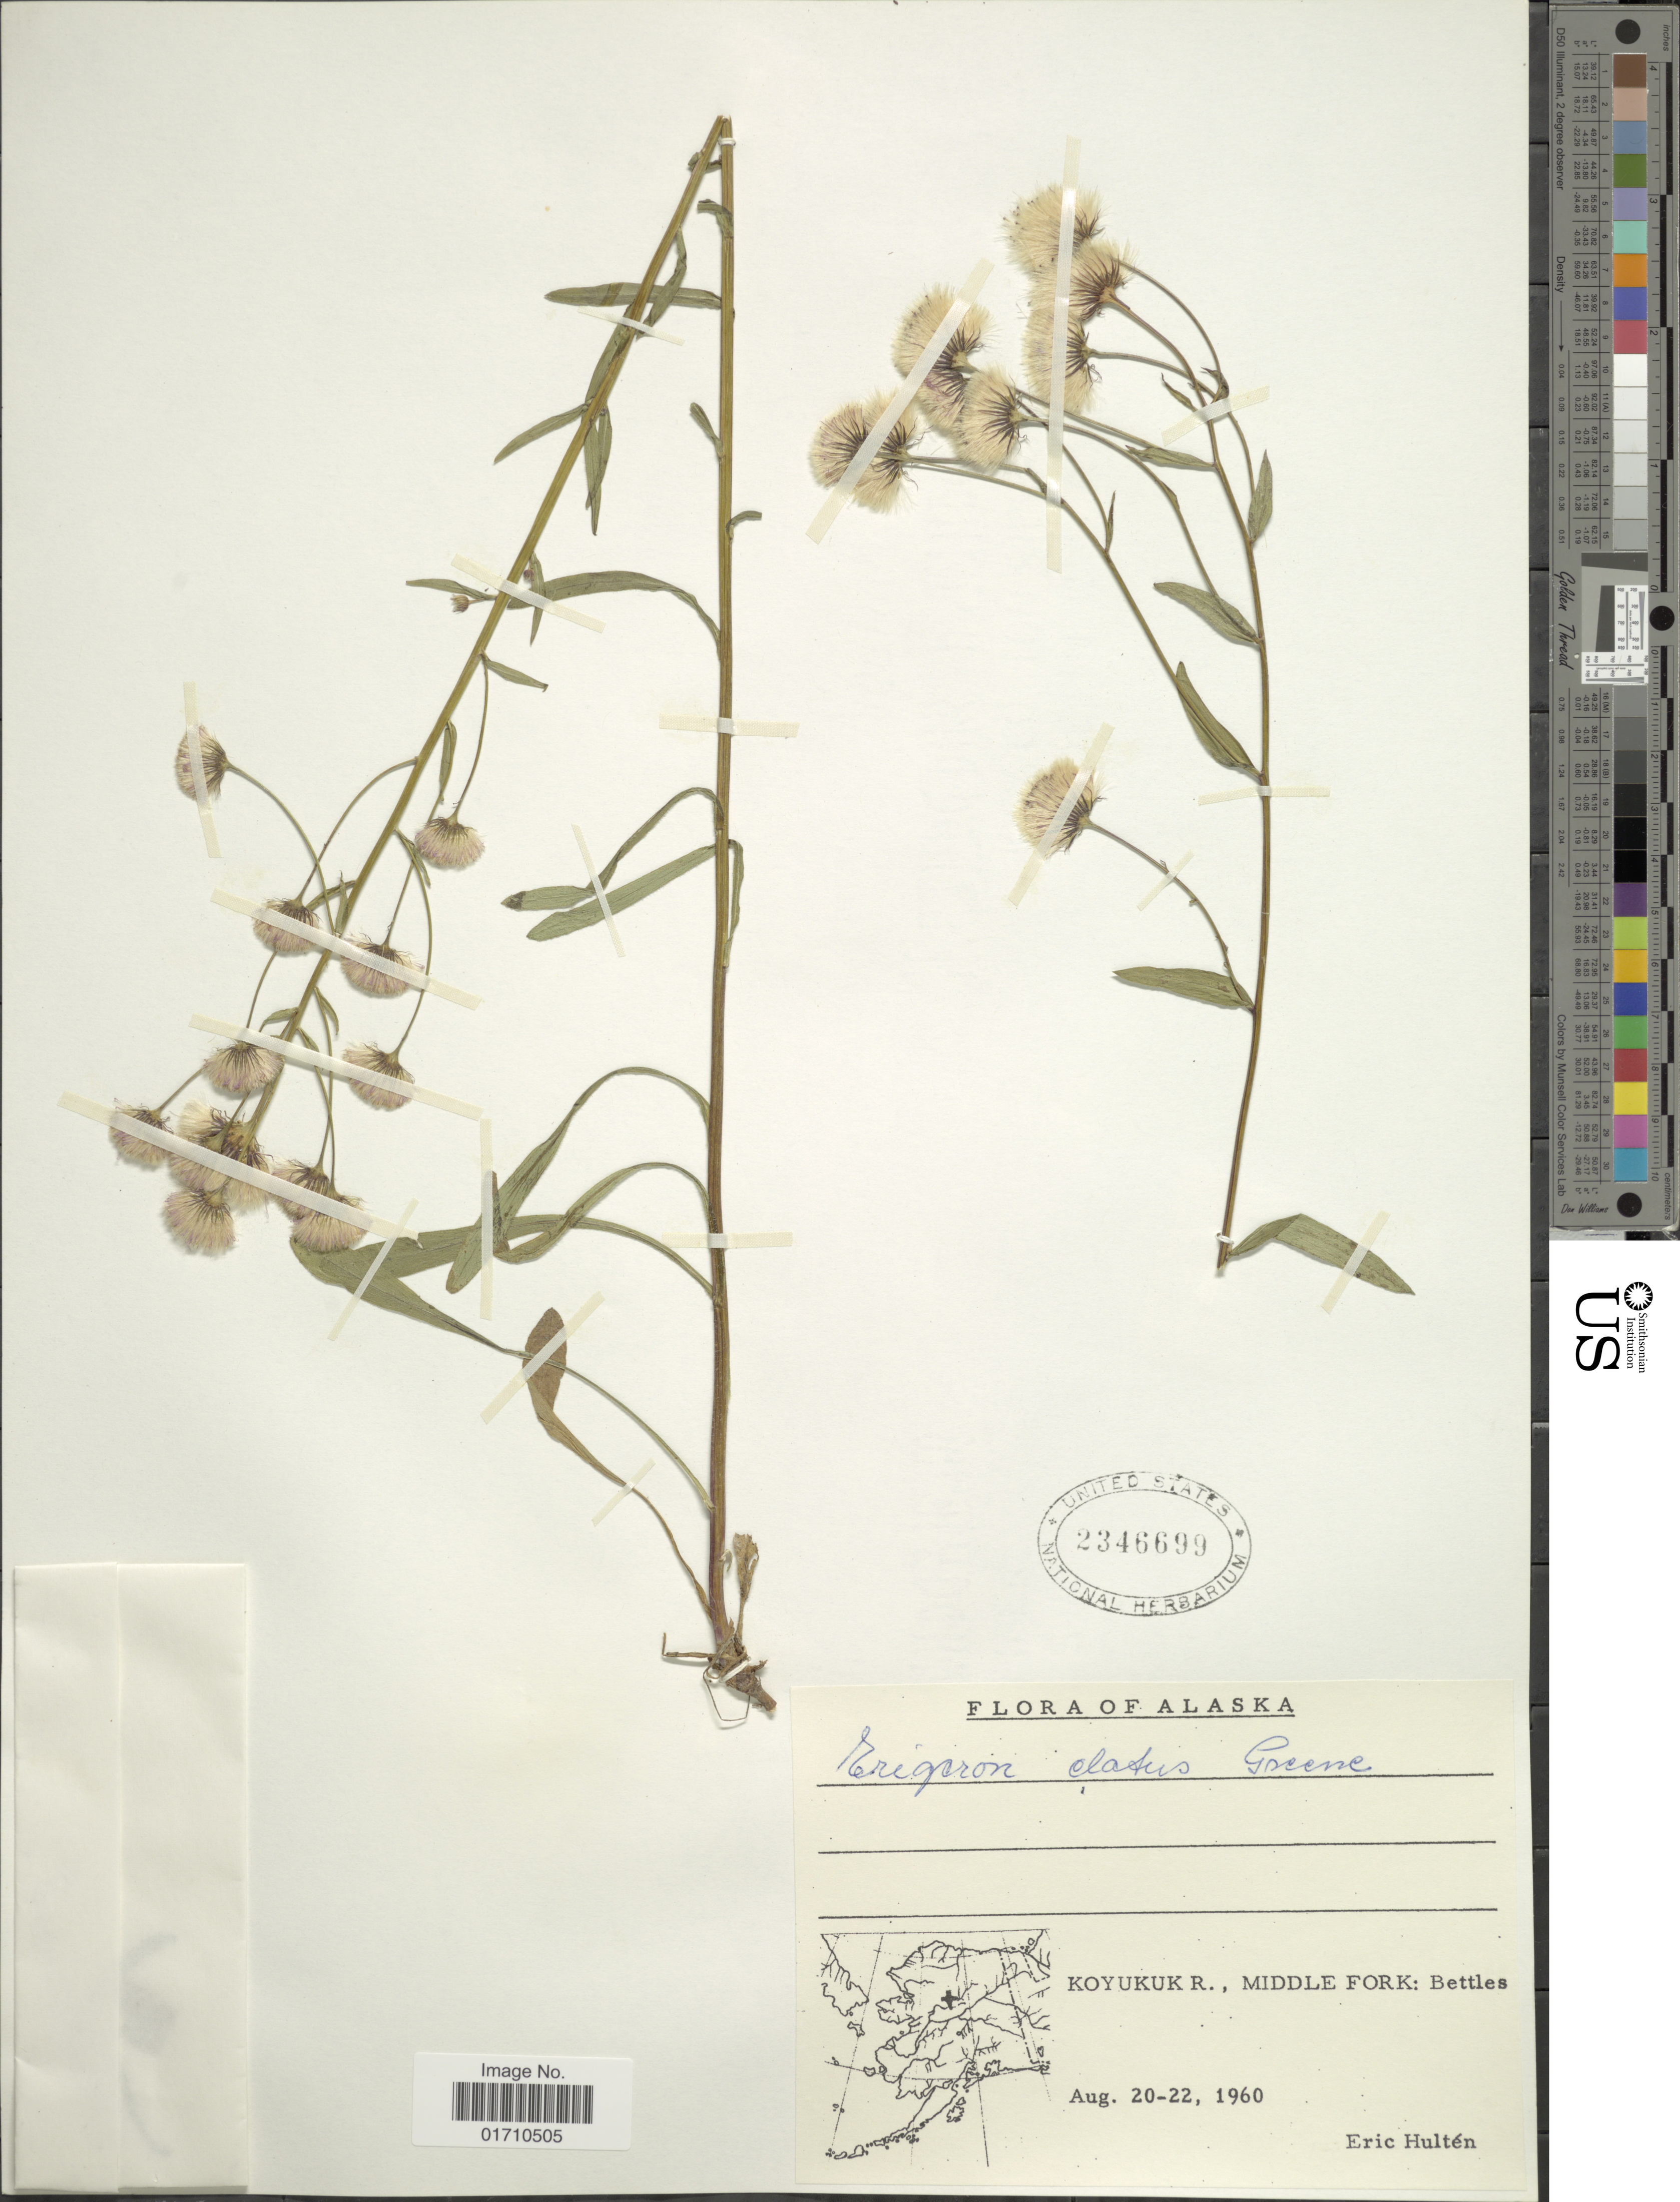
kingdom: Plantae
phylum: Tracheophyta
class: Magnoliopsida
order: Asterales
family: Asteraceae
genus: Erigeron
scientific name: Erigeron acris var. elatus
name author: (Hook.) Cronq.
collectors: E. G. Hultén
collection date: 1960-08-20/1960-08-22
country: United States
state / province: Alaska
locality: Koyukuk R., Middle Fork: Bettles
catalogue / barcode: US 2346699